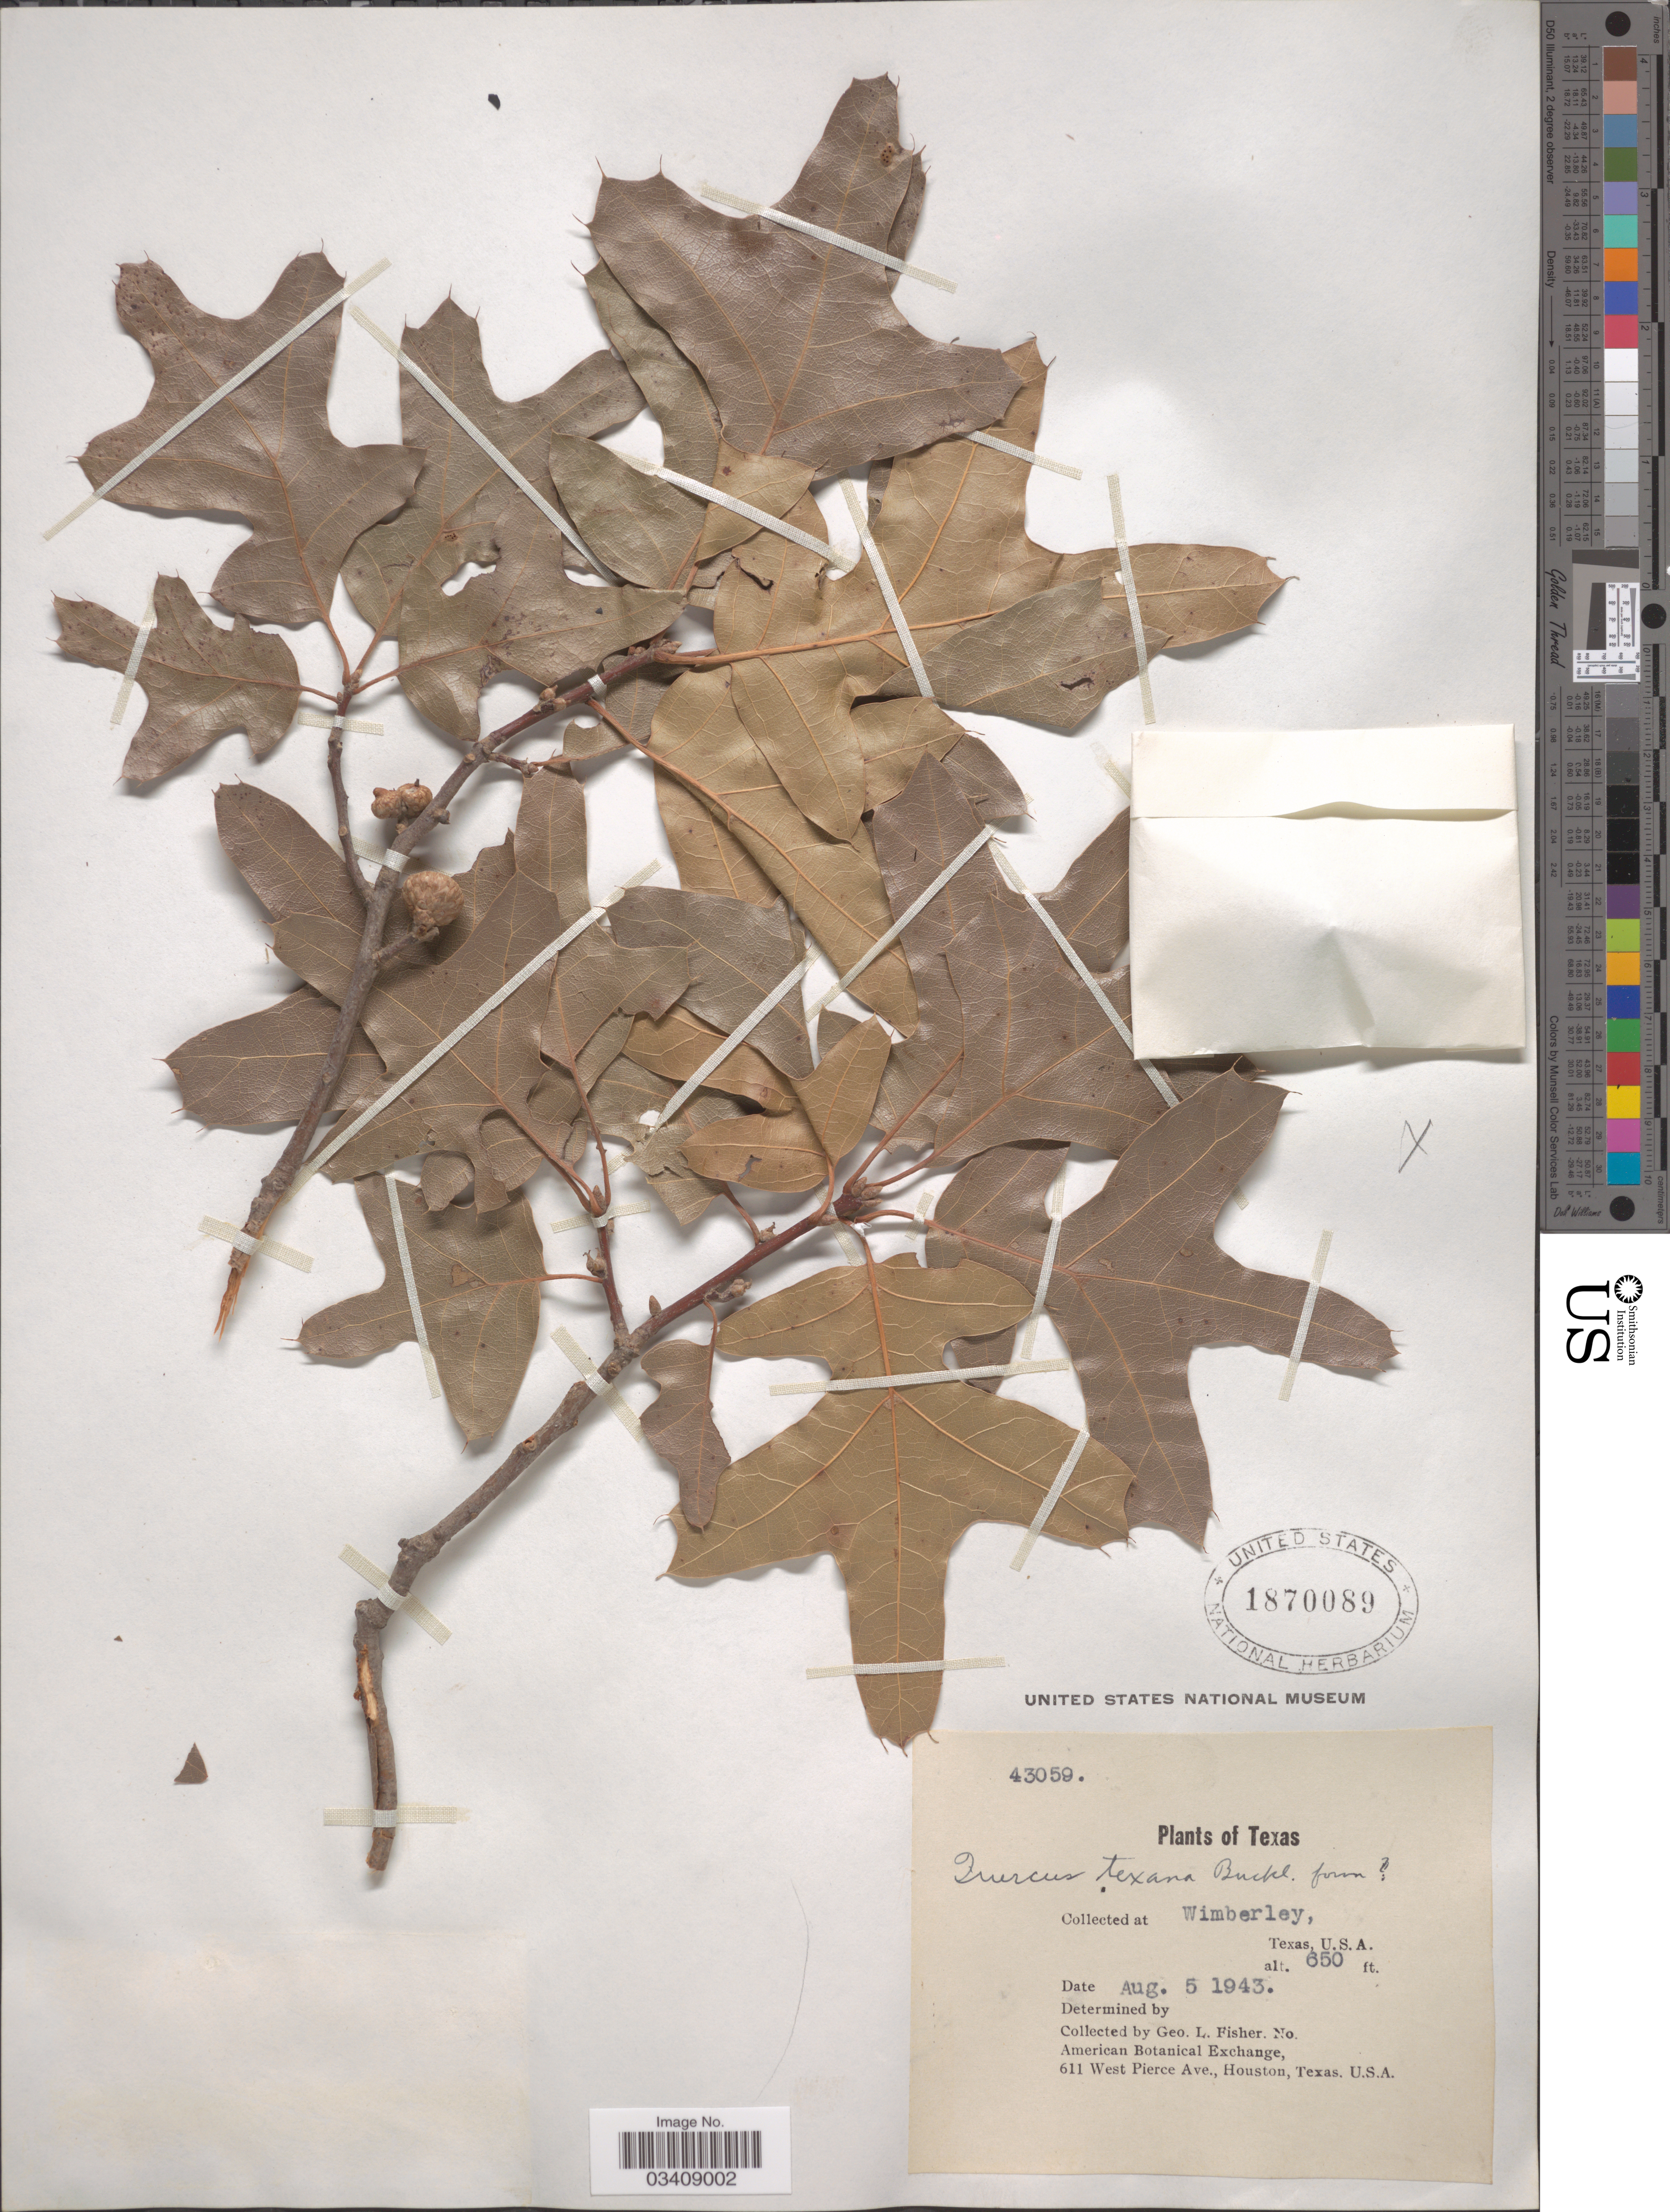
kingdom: Plantae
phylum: Tracheophyta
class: Magnoliopsida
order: Fagales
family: Fagaceae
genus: Quercus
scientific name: Quercus texana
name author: Buckley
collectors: G. L. Fisher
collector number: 43059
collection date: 1943-08-05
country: United States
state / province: Texas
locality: Wimberley.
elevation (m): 198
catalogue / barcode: US 1870089